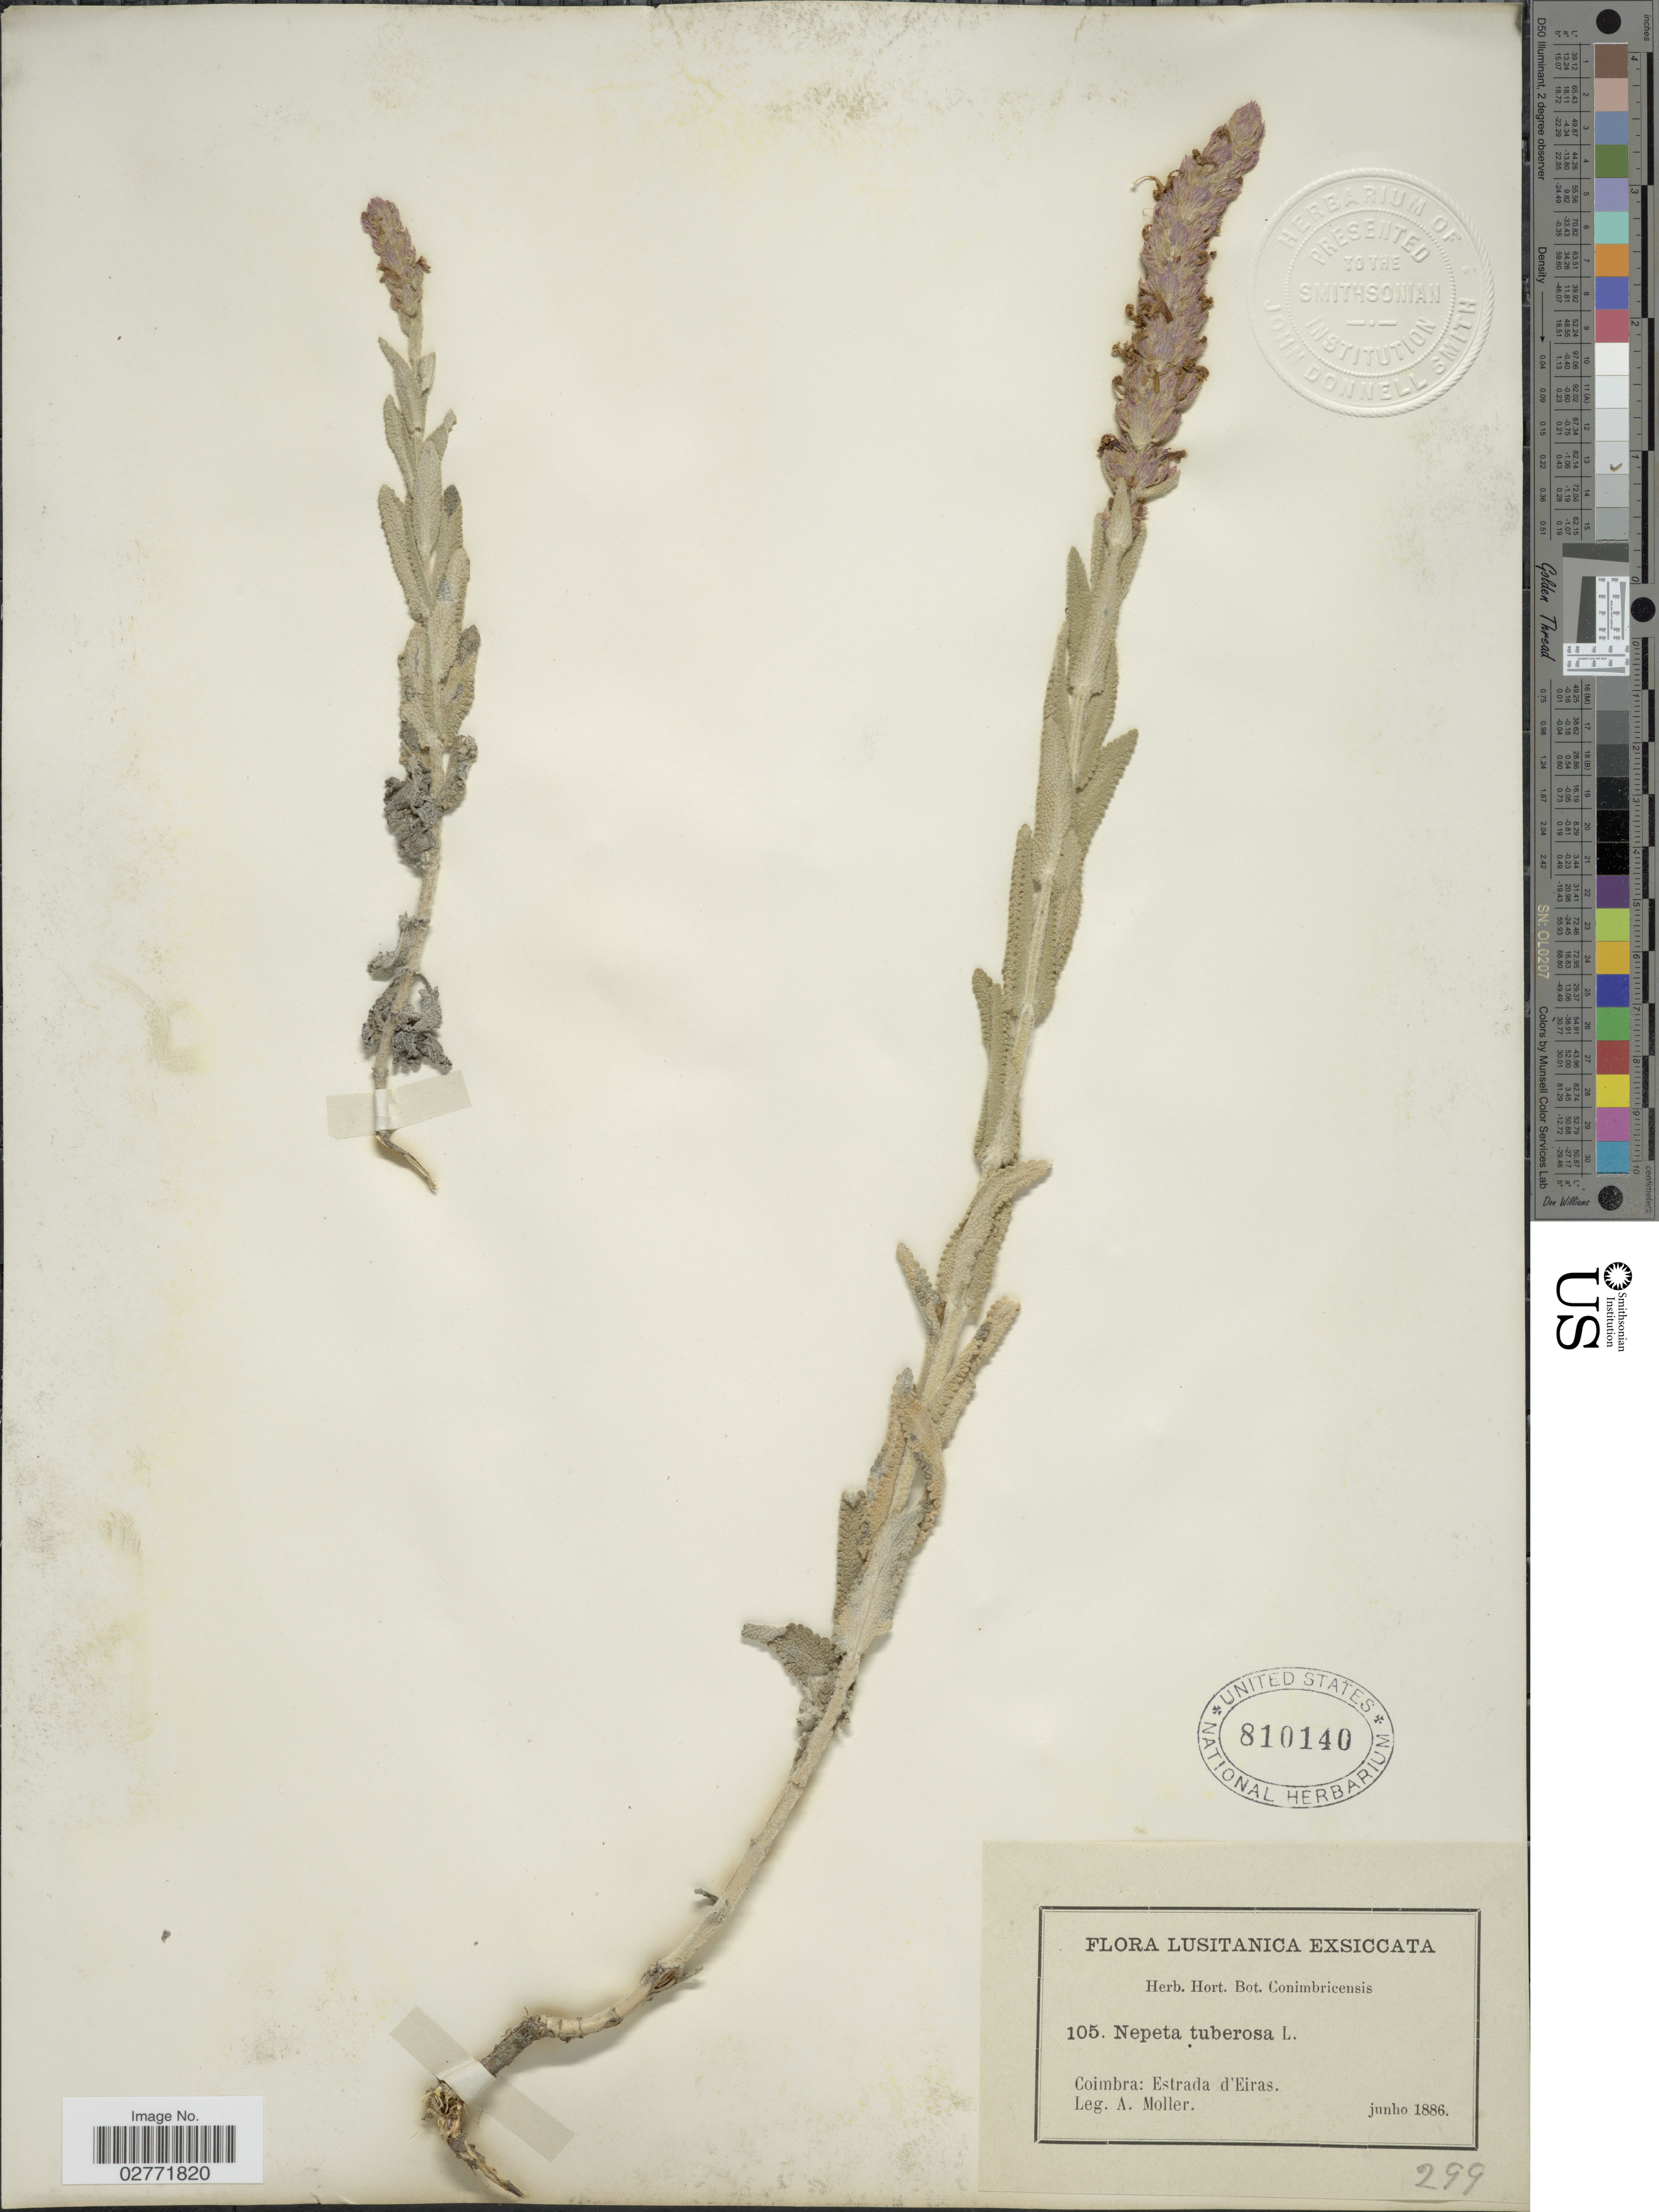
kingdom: Plantae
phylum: Tracheophyta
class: Magnoliopsida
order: Lamiales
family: Lamiaceae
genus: Nepeta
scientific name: Nepeta tuberosa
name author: L.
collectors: A. Moller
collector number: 105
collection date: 1886-06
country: Portugal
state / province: Coimbra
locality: Lusitanica. Estrada d'Eiras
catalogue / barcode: US 810140